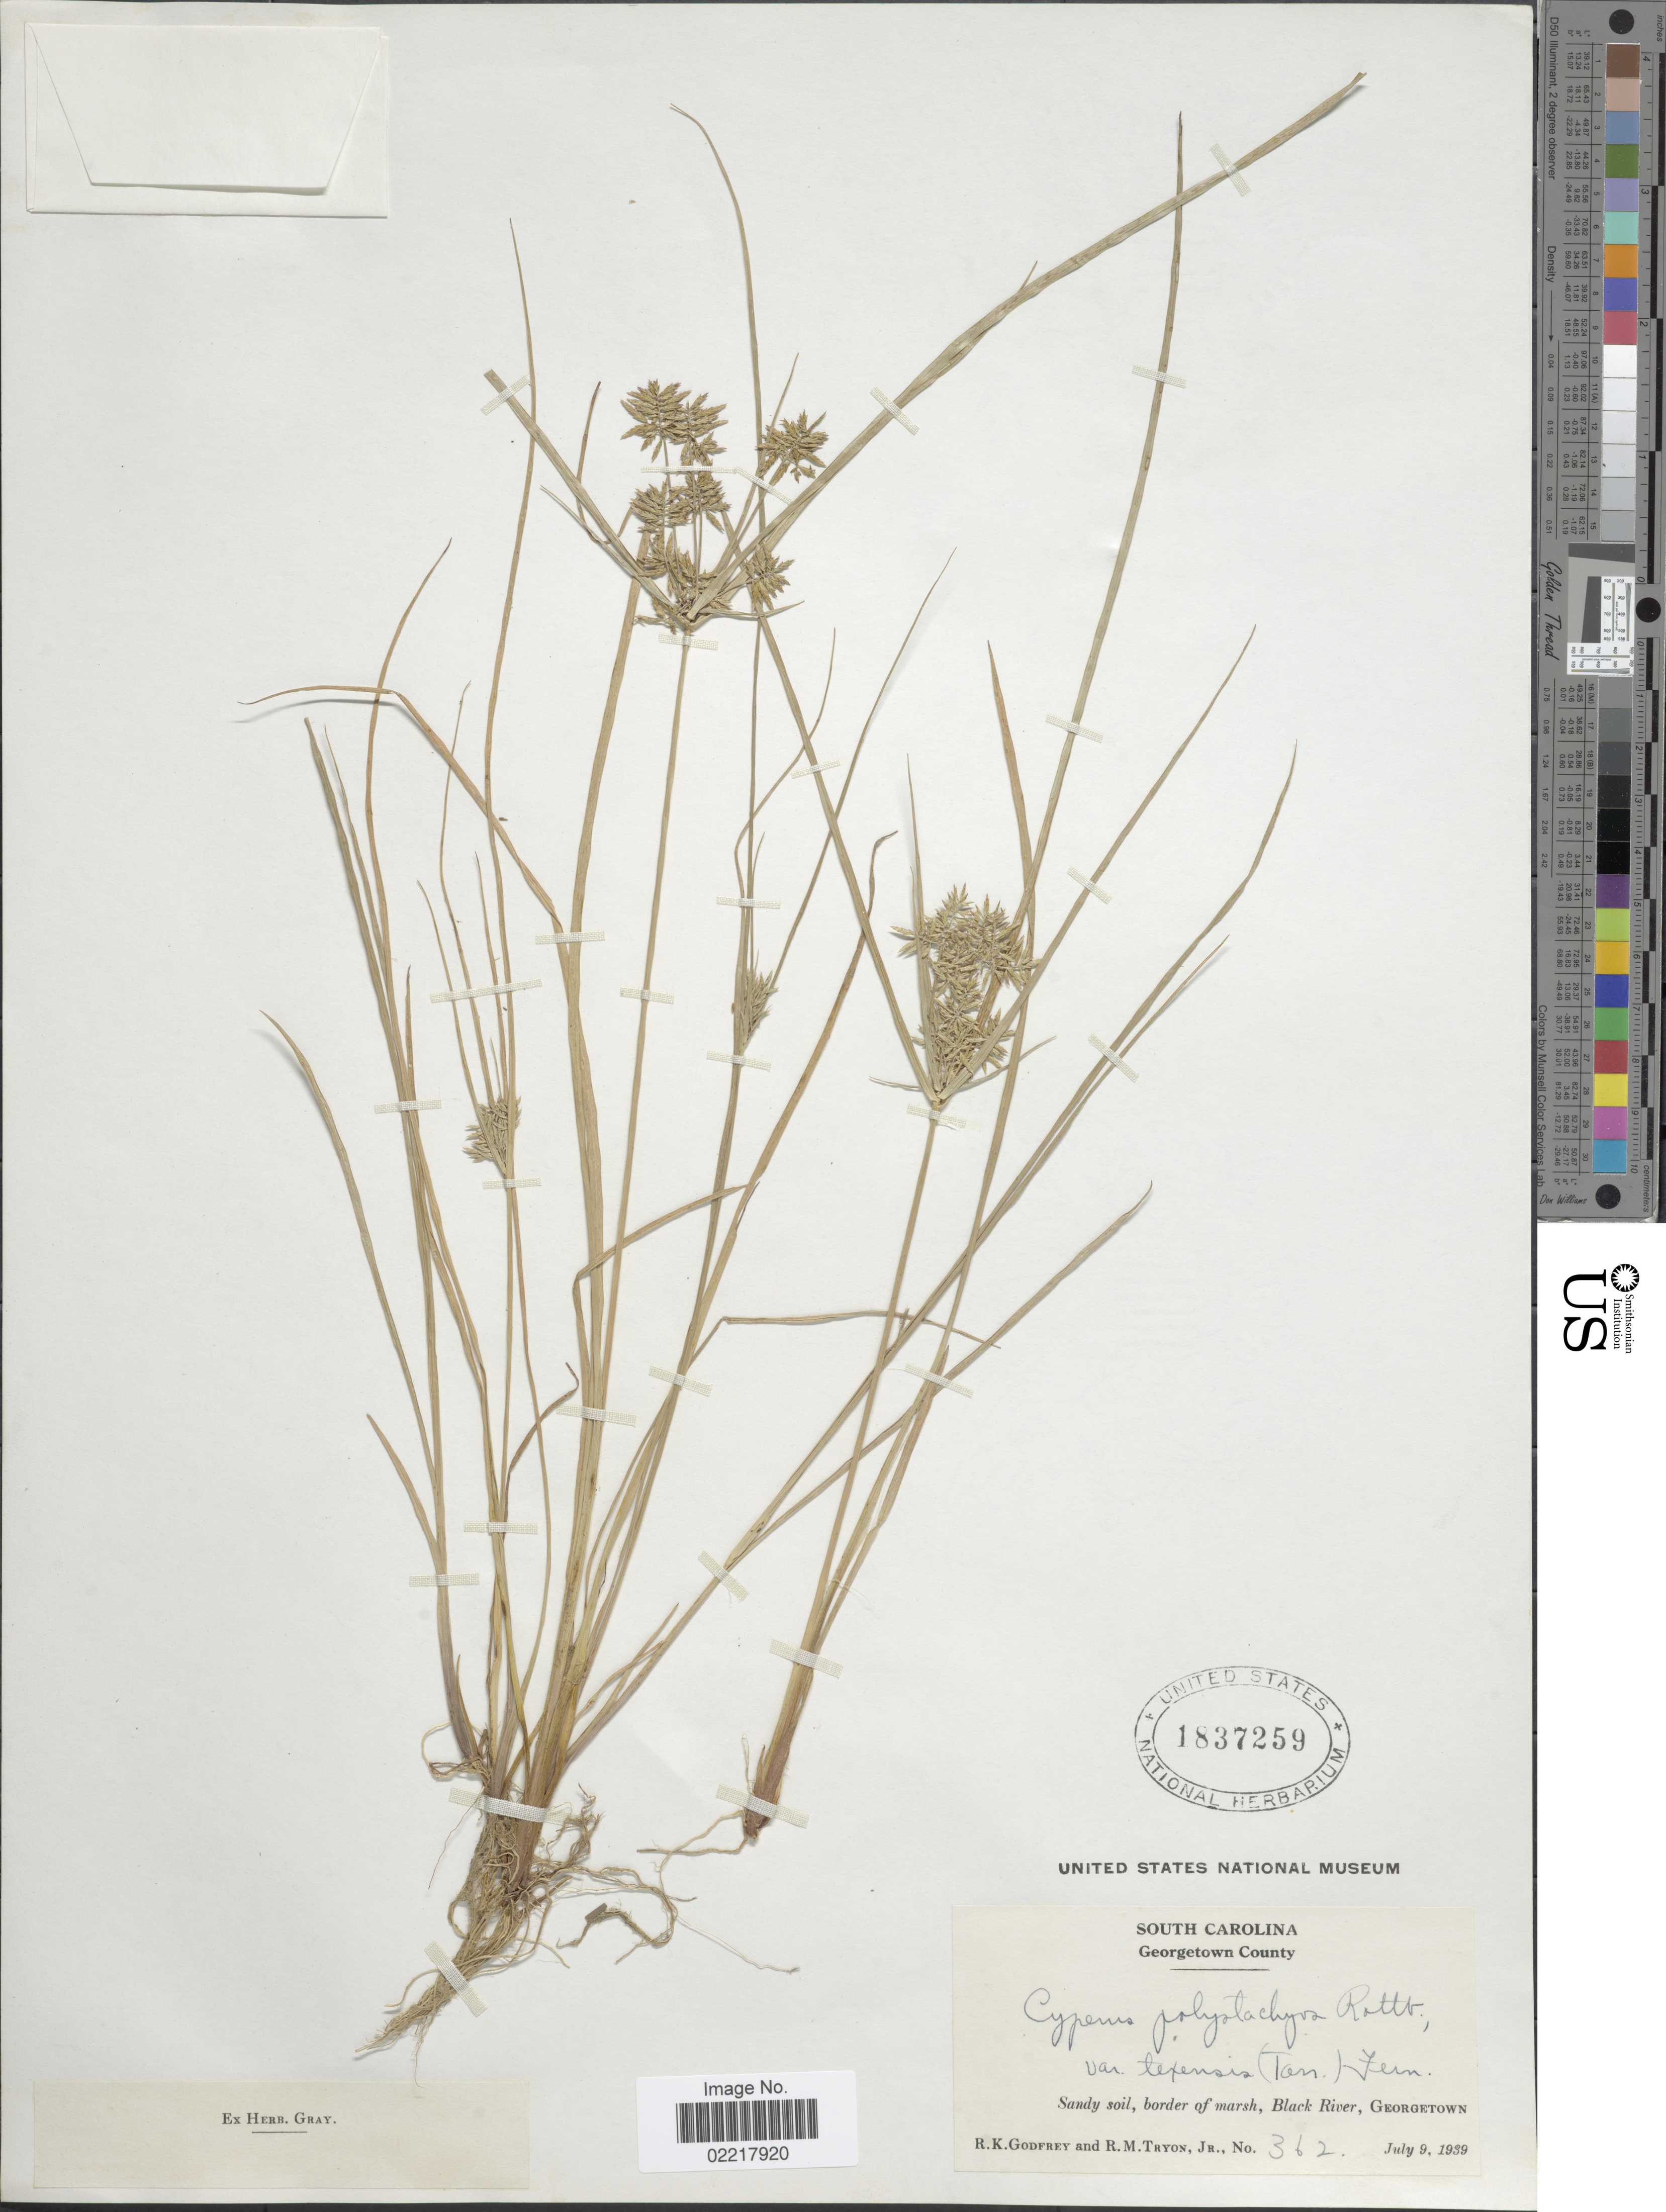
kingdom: Plantae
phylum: Tracheophyta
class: Liliopsida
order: Poales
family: Cyperaceae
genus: Cyperus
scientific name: Cyperus polystachyos var. texensis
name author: (Torr.) Fernald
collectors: R. K. Godfrey & R. M. Tryon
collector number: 362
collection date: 1939-07-09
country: United States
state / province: South Carolina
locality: Georgetown County, Sandy soil, border of marsh, Black River, Georgetown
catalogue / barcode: US 1837259